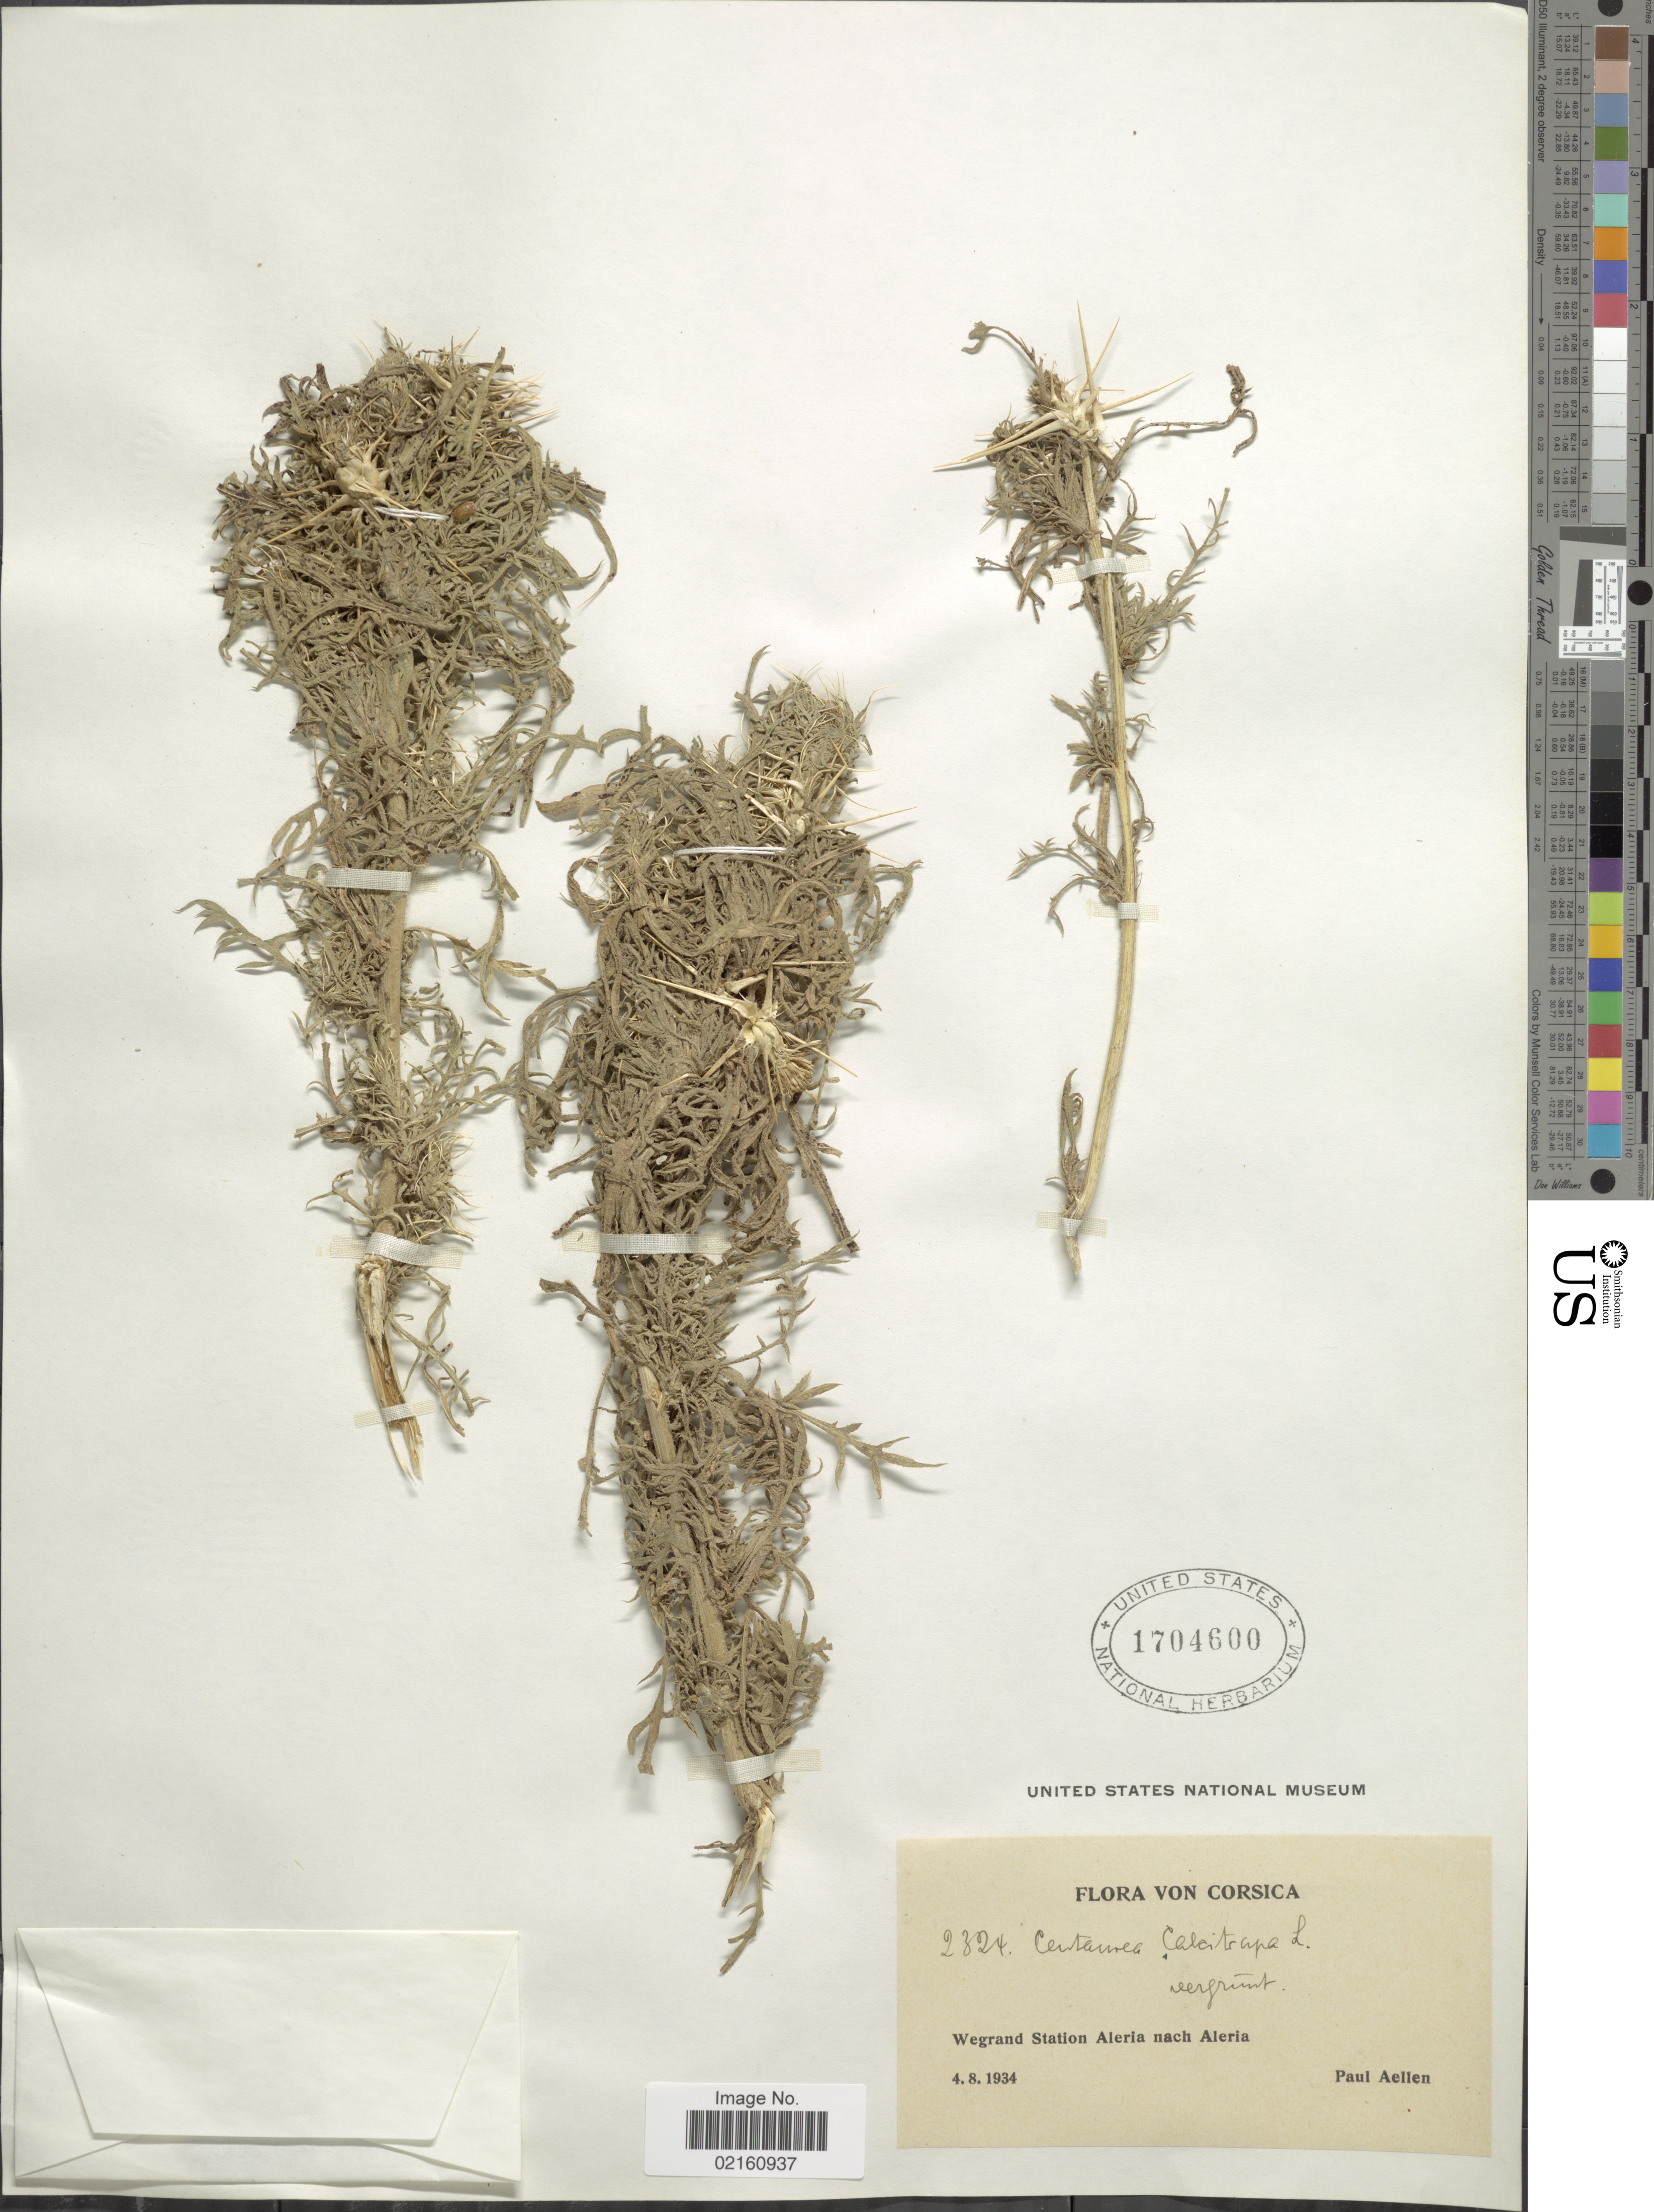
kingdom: Plantae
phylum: Tracheophyta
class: Magnoliopsida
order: Asterales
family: Asteraceae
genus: Centaurea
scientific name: Centaurea calcitrapa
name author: L.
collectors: P. Aellen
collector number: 2324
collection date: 1934-08-04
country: France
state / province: Corsica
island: Corse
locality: Wegrand Station Aleria nach Aleria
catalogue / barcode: US 1704600